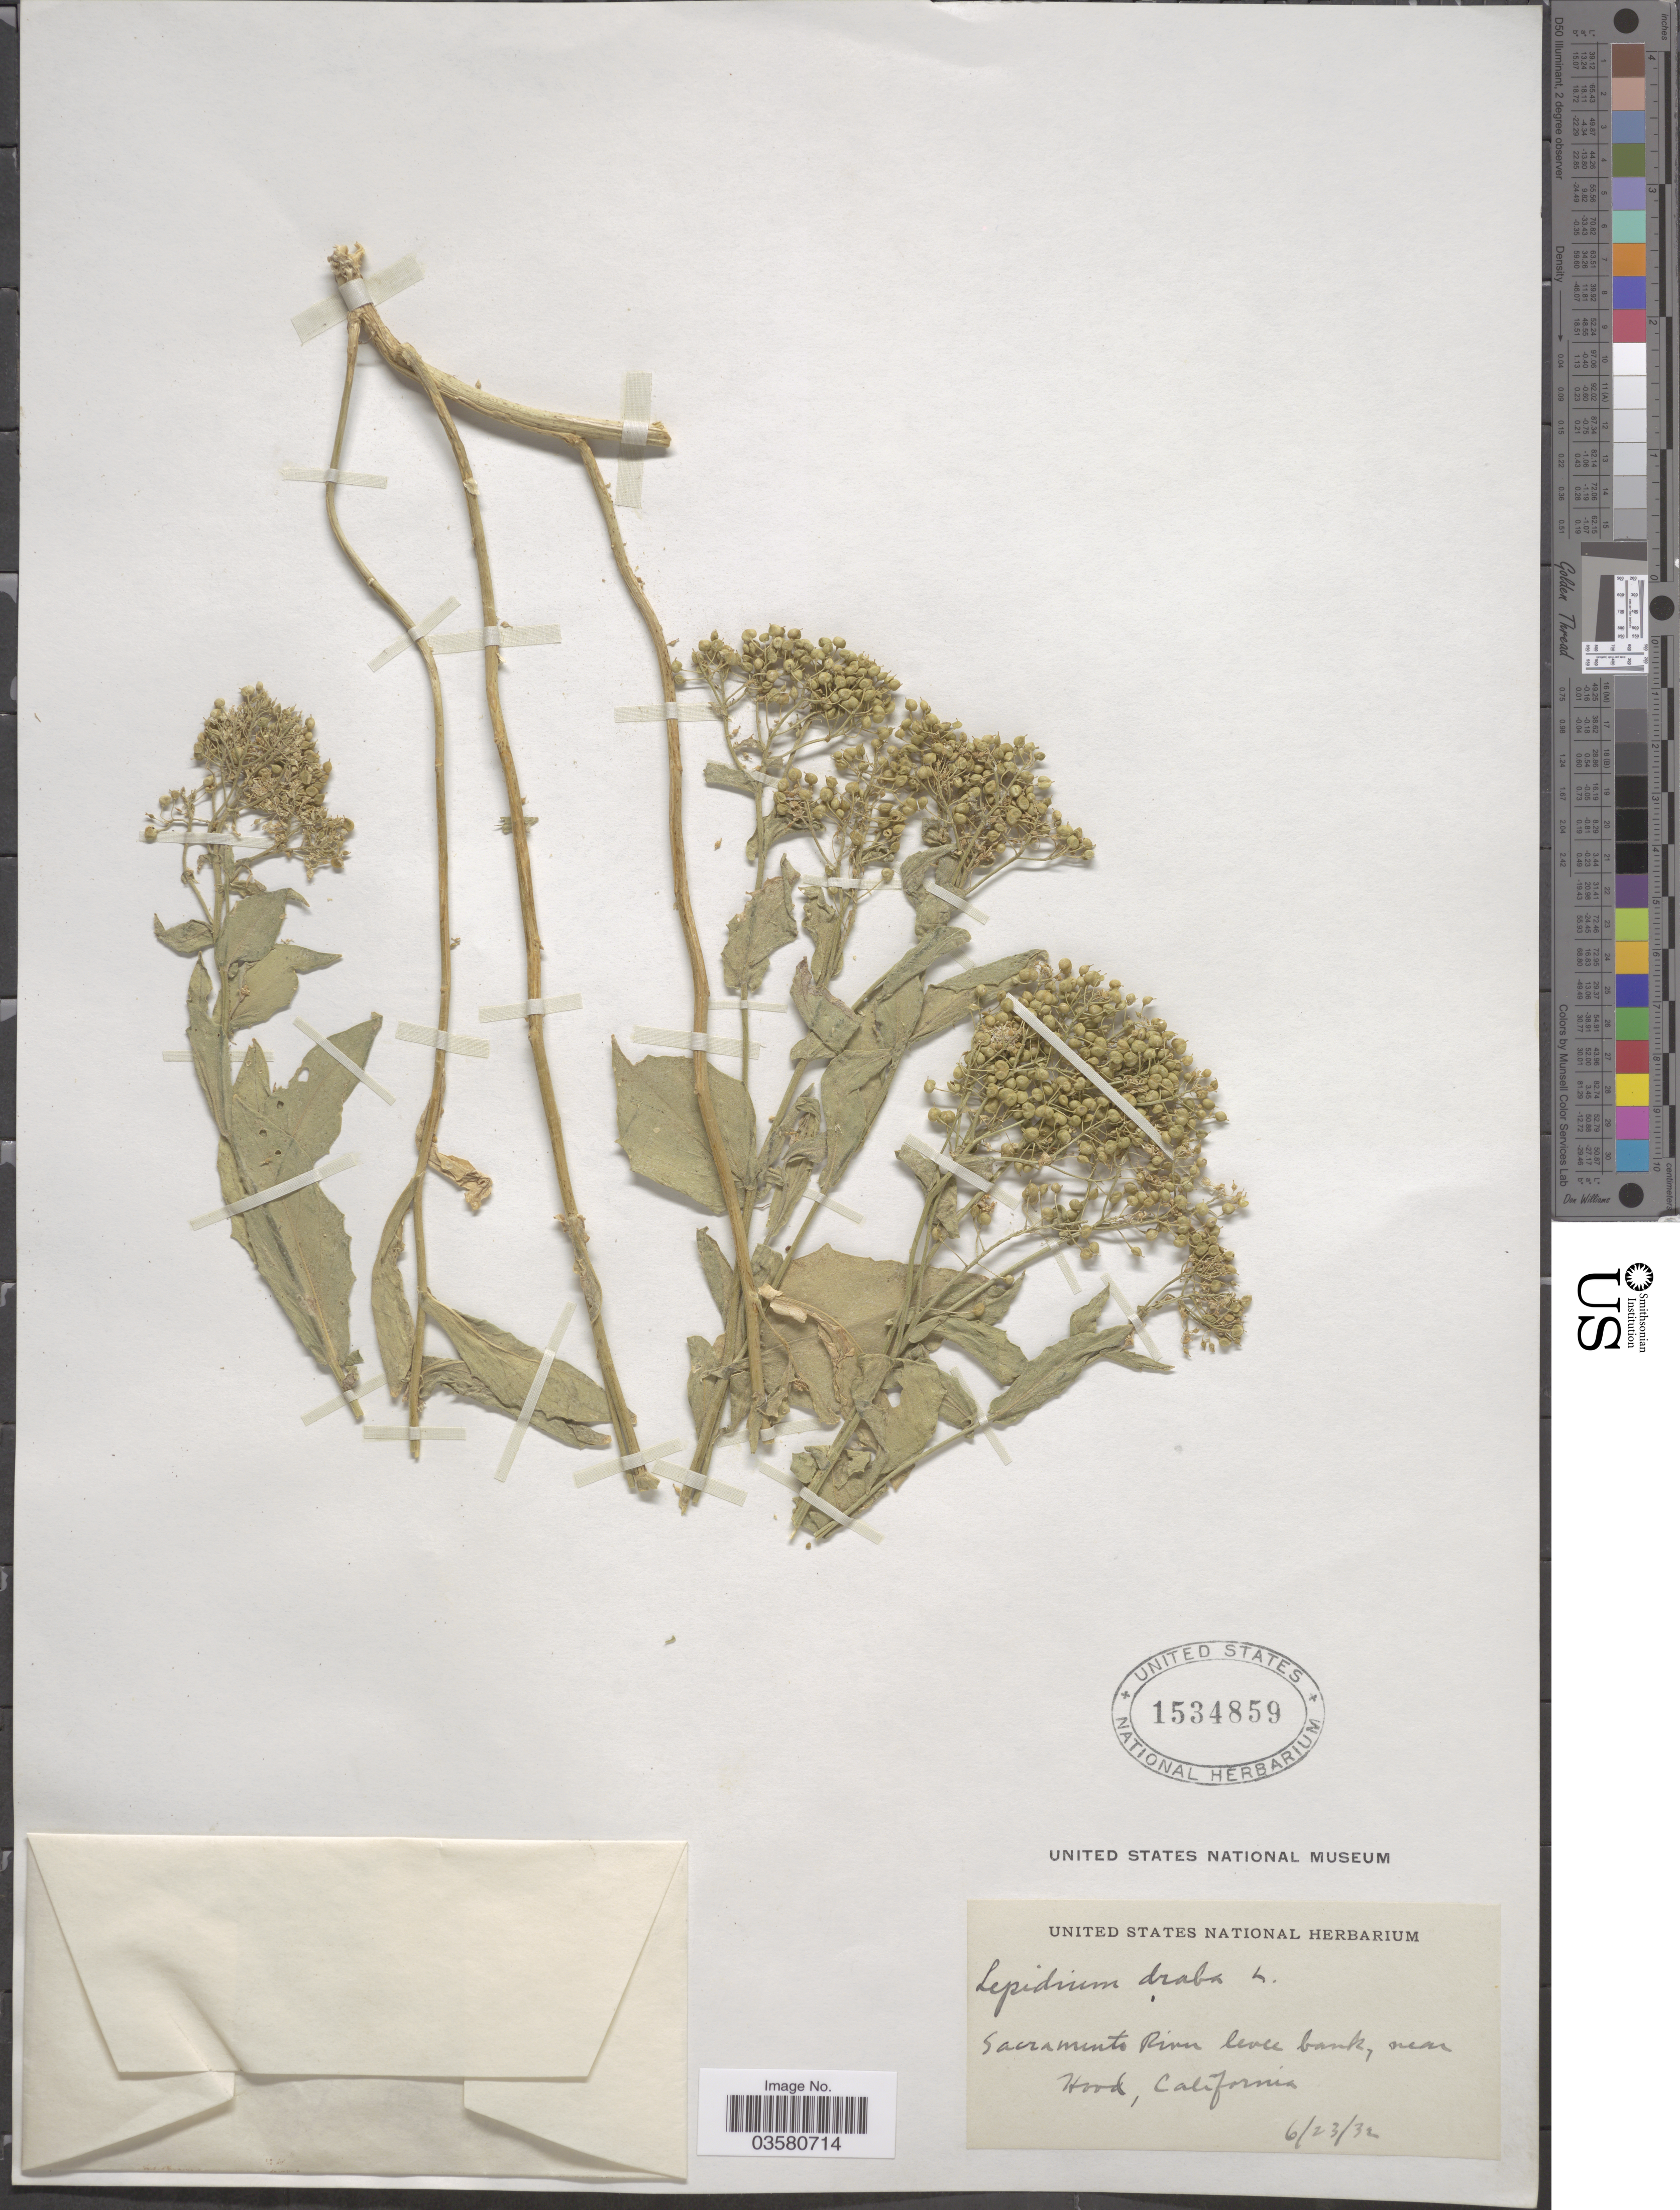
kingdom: Plantae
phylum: Tracheophyta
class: Magnoliopsida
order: Brassicales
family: Brassicaceae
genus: Lepidium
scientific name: Lepidium draba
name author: L.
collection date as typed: Transcribed d/m/y: 23/6/32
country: United States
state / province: California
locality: Sacramento River level bank, near Hood.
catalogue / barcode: US 1534859